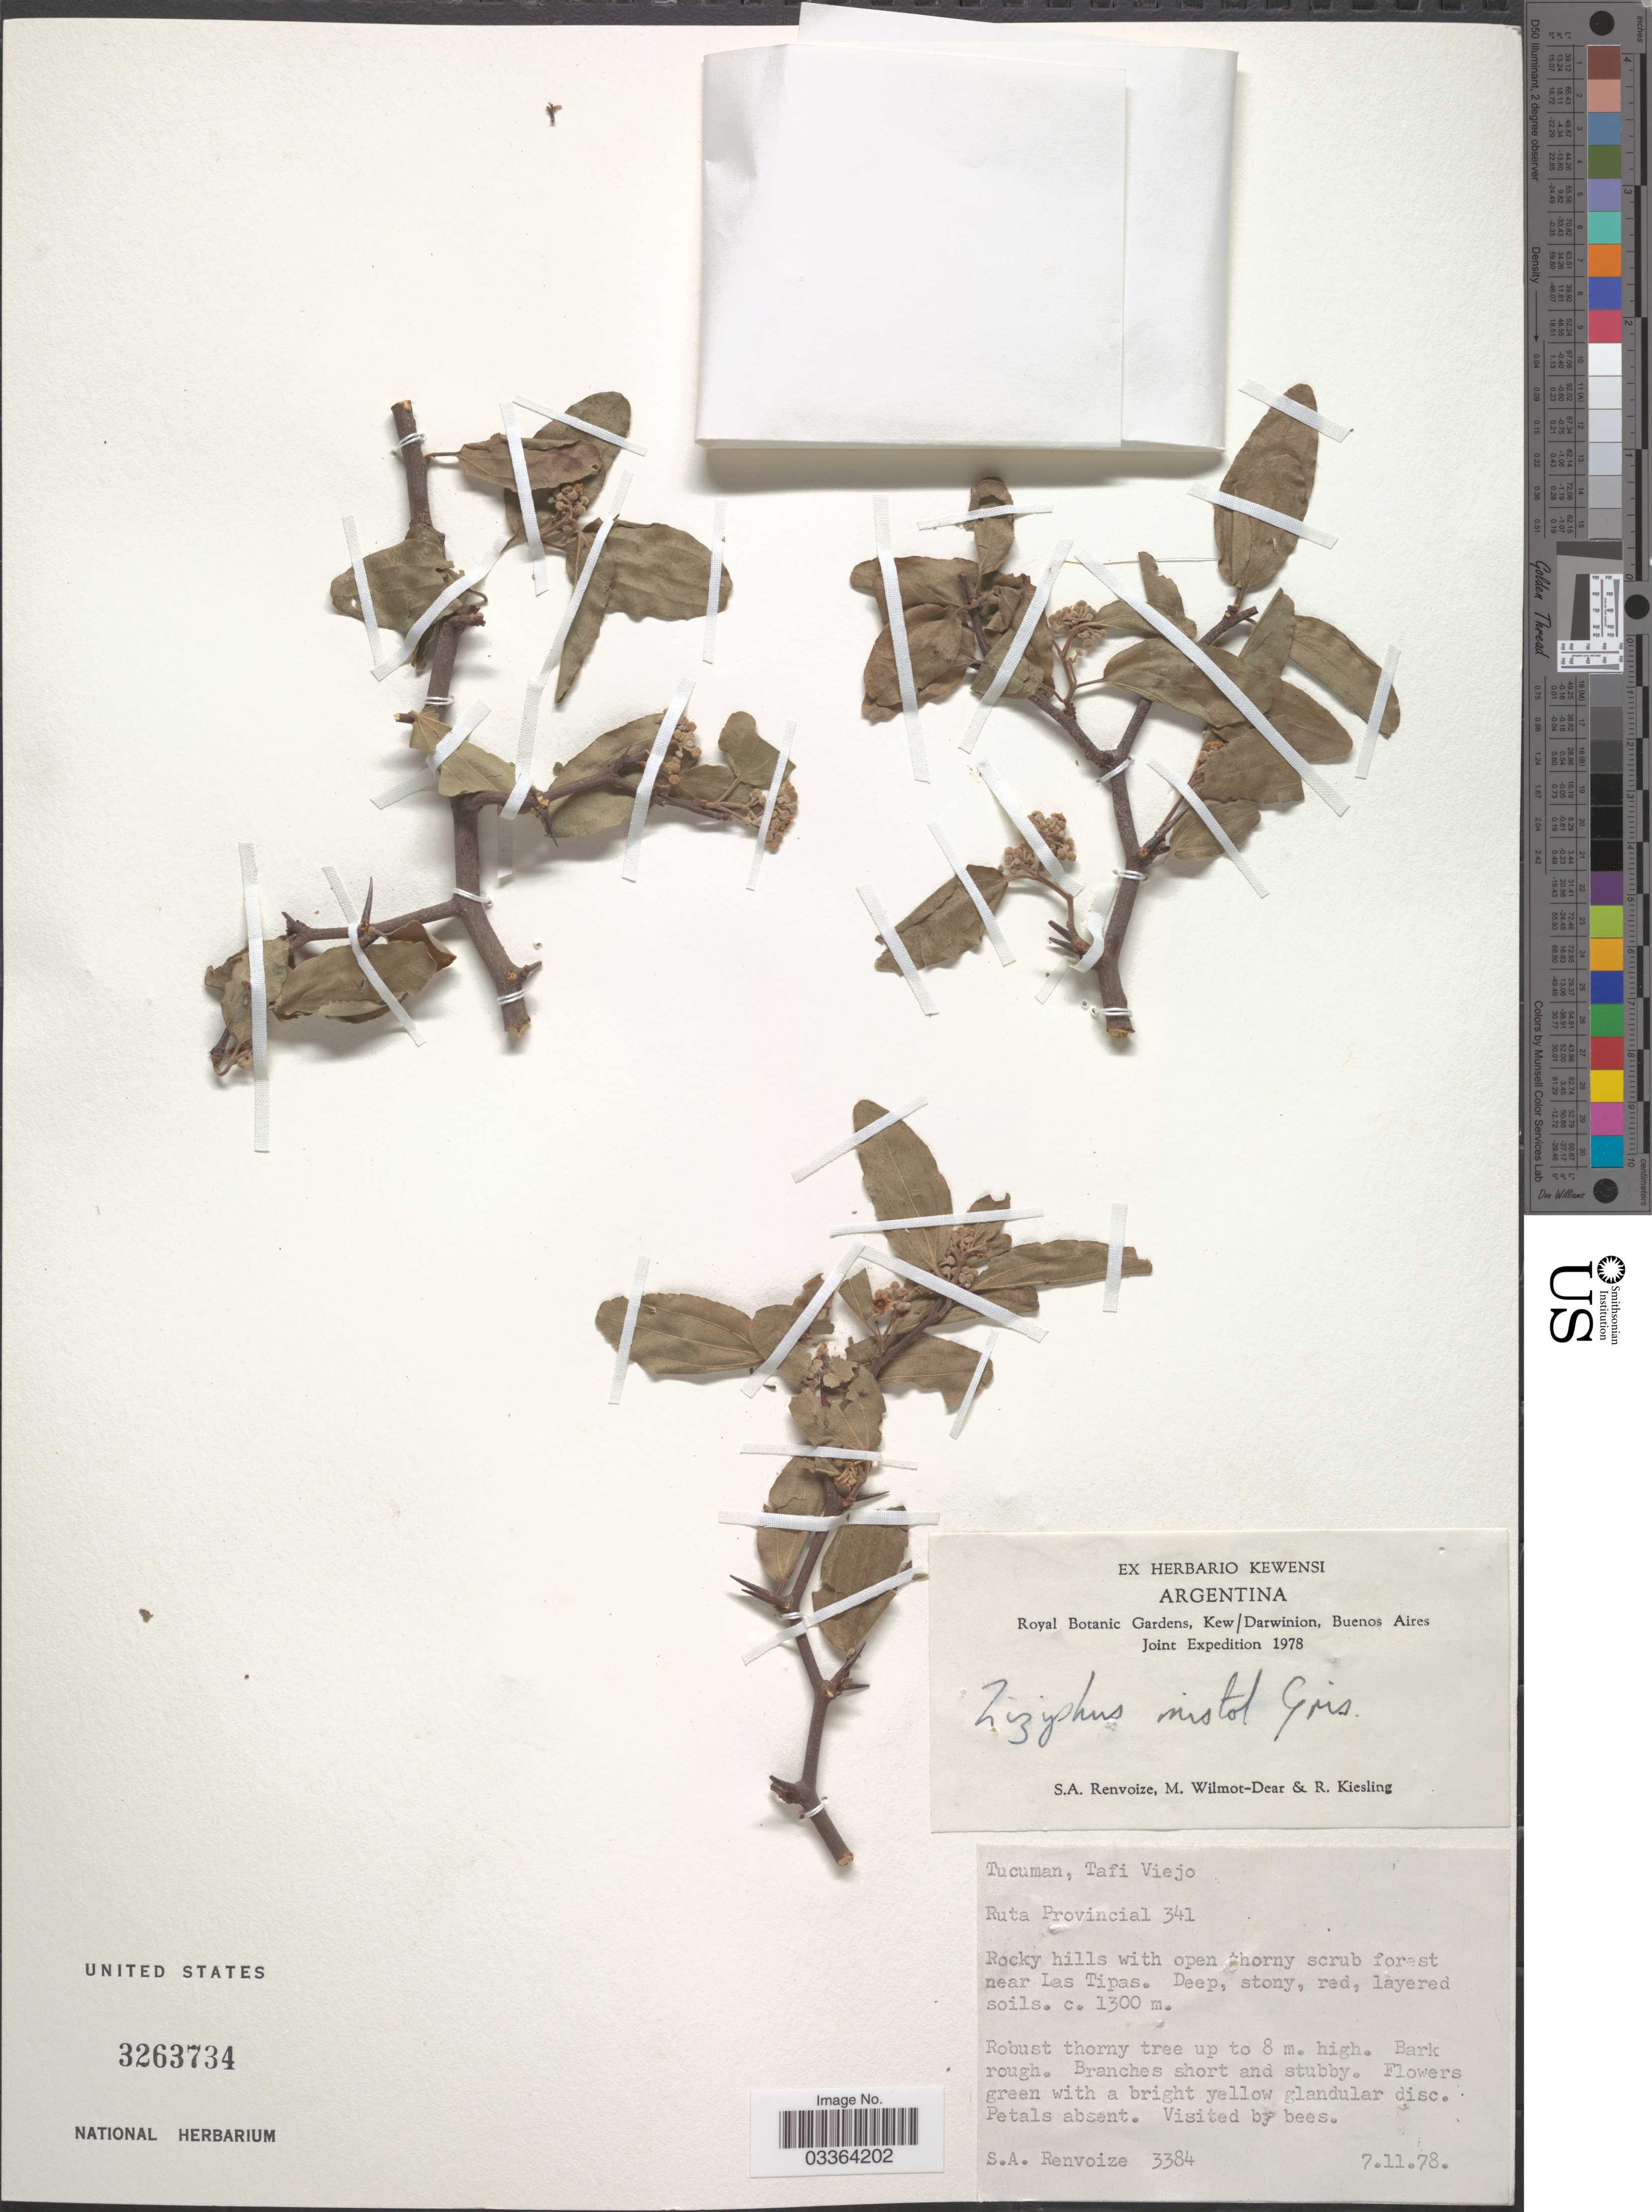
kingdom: Plantae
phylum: Tracheophyta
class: Magnoliopsida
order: Rosales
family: Rhamnaceae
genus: Sarcomphalus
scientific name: Sarcomphalus mistol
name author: (Griseb.) Hauenschild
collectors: S. A. Renvoize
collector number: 3384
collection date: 1978-11-07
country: Argentina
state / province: Tucuman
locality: Tafi Viejo, Ruta Provincial 341. Rocky hills with open thorny scrub forest near Las Tipas.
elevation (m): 1300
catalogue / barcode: US 3263734